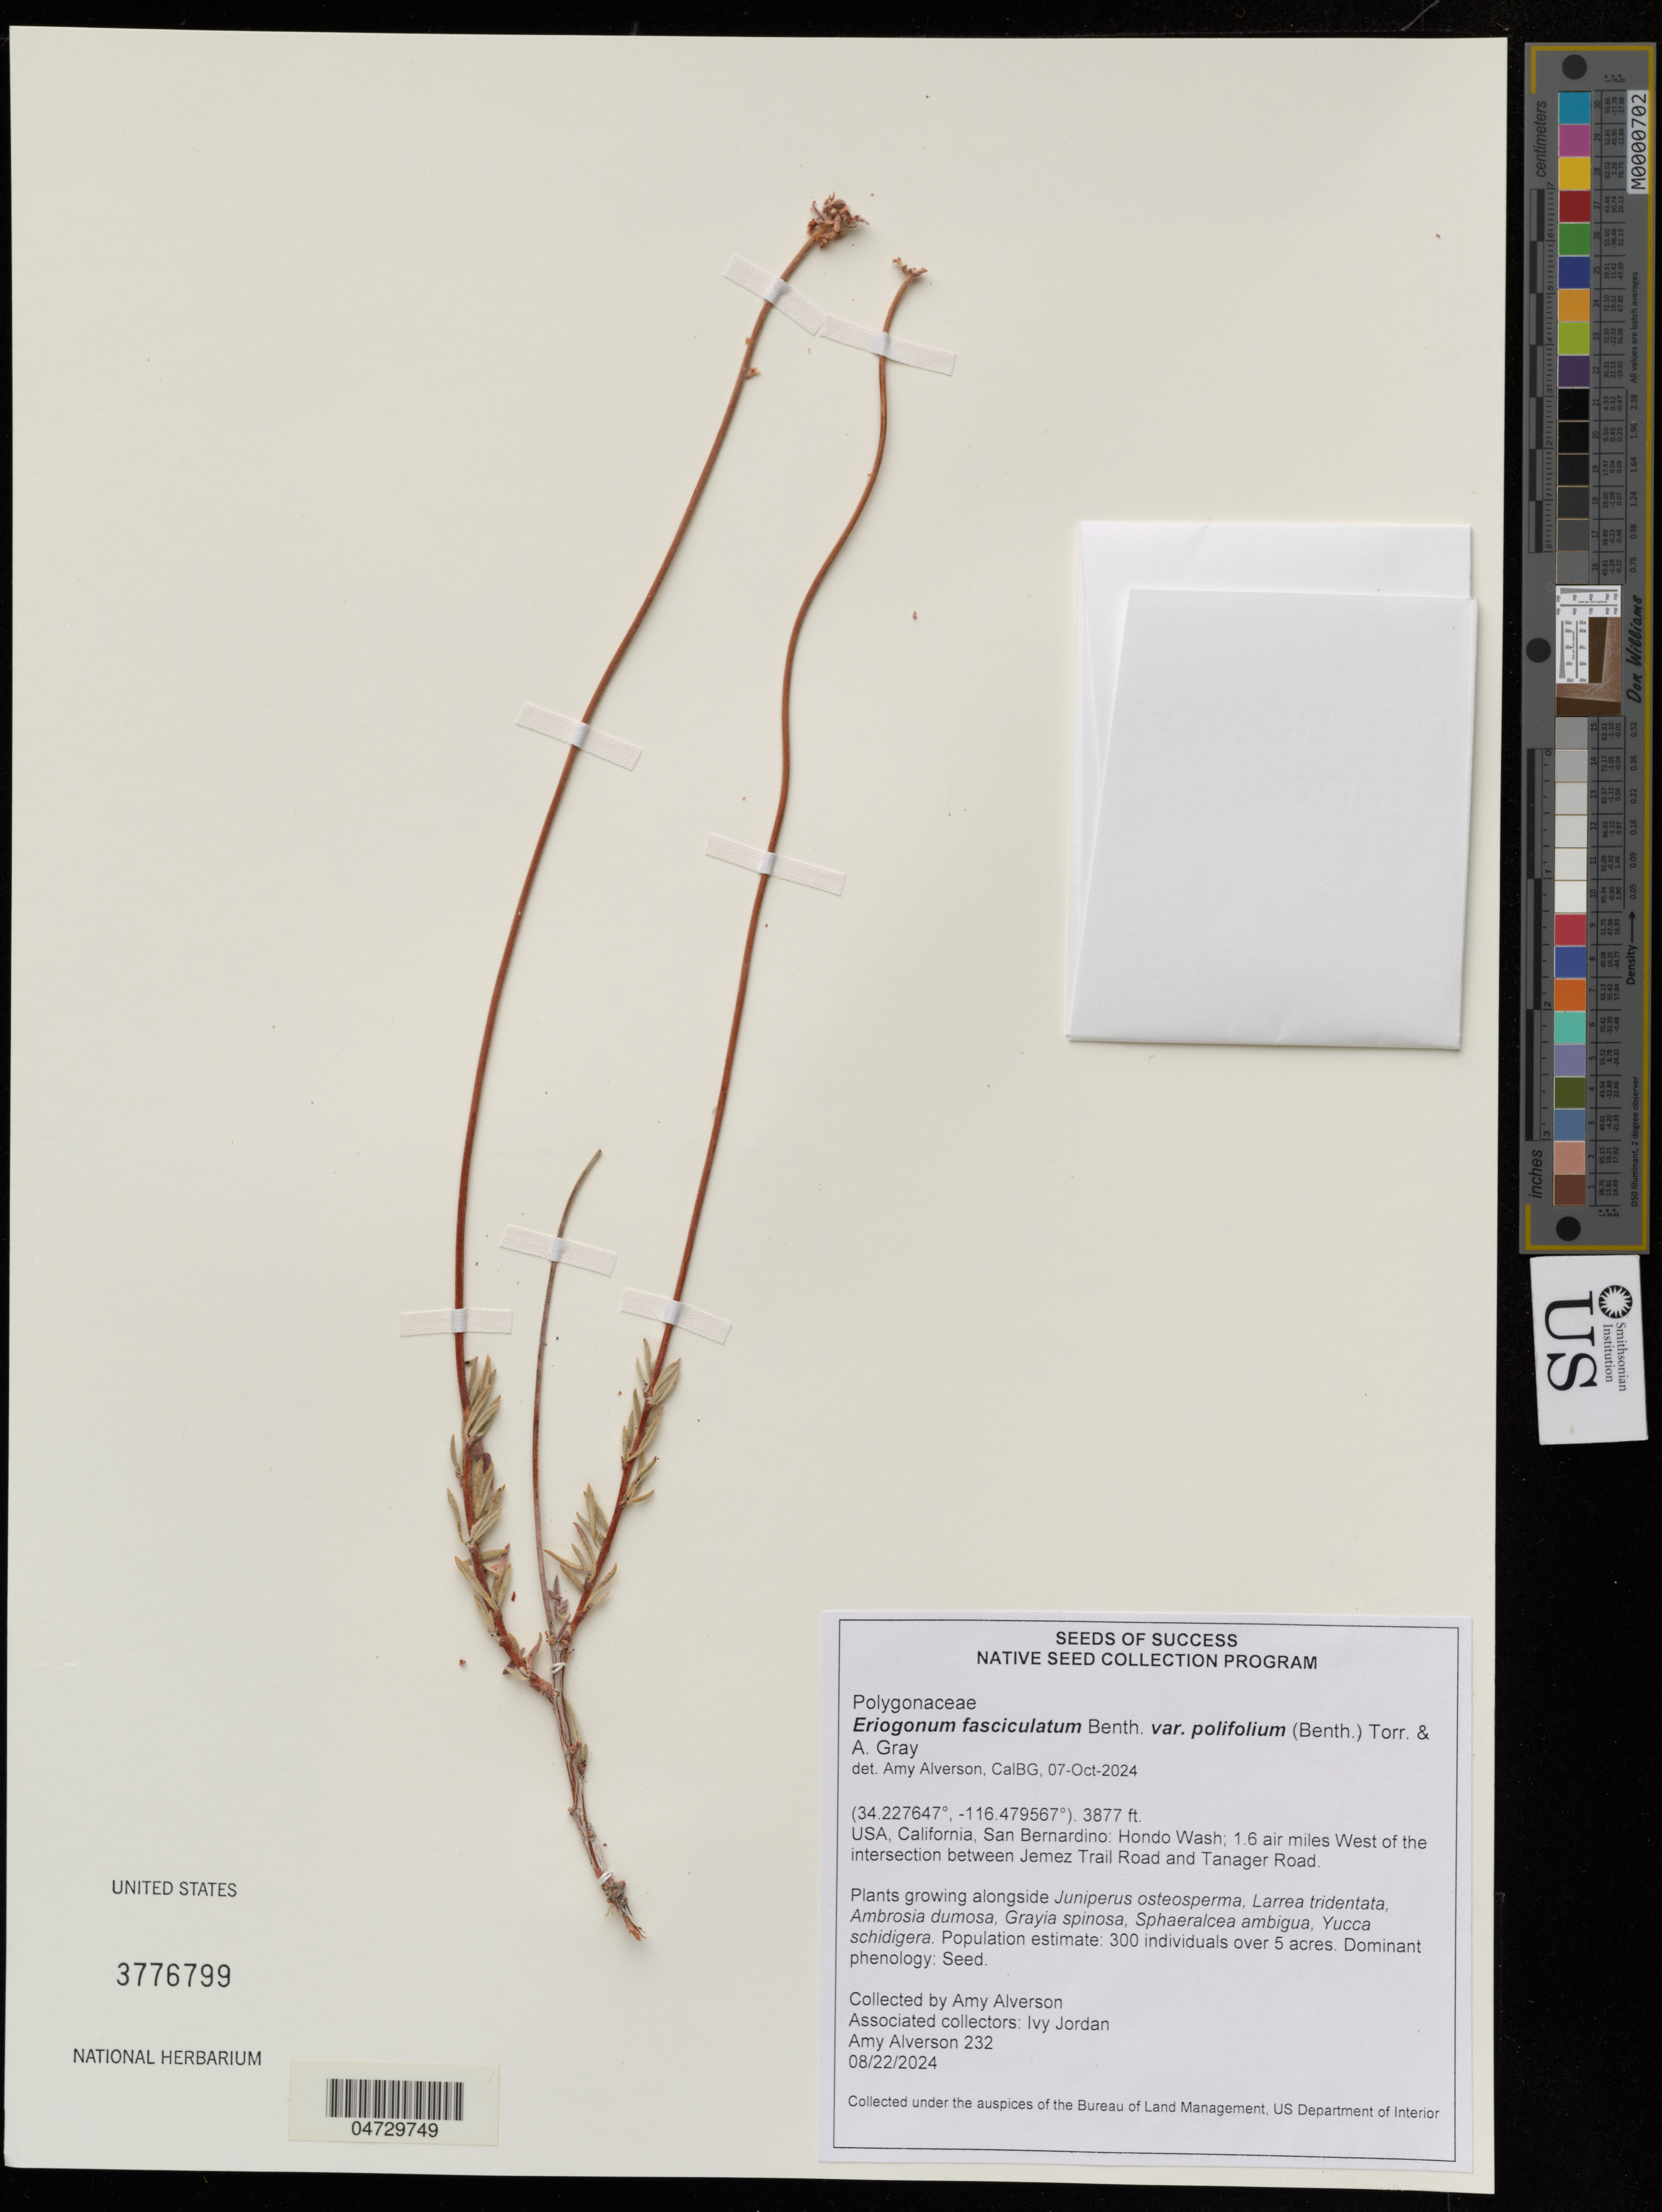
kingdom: Plantae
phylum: Tracheophyta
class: Magnoliopsida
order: Caryophyllales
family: Polygonaceae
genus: Eriogonum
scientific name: Eriogonum fasciculatum var. polifolium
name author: (Benth.) Torr. & A. Gray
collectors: A. Alverson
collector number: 232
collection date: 2024-08-22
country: United States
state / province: California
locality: USA, California, San Bernardino: Hondo Wash; 1.6 air miles West of the intersection between Jemez Trail Road and Tanager Road.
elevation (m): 1182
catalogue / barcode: US 3776799